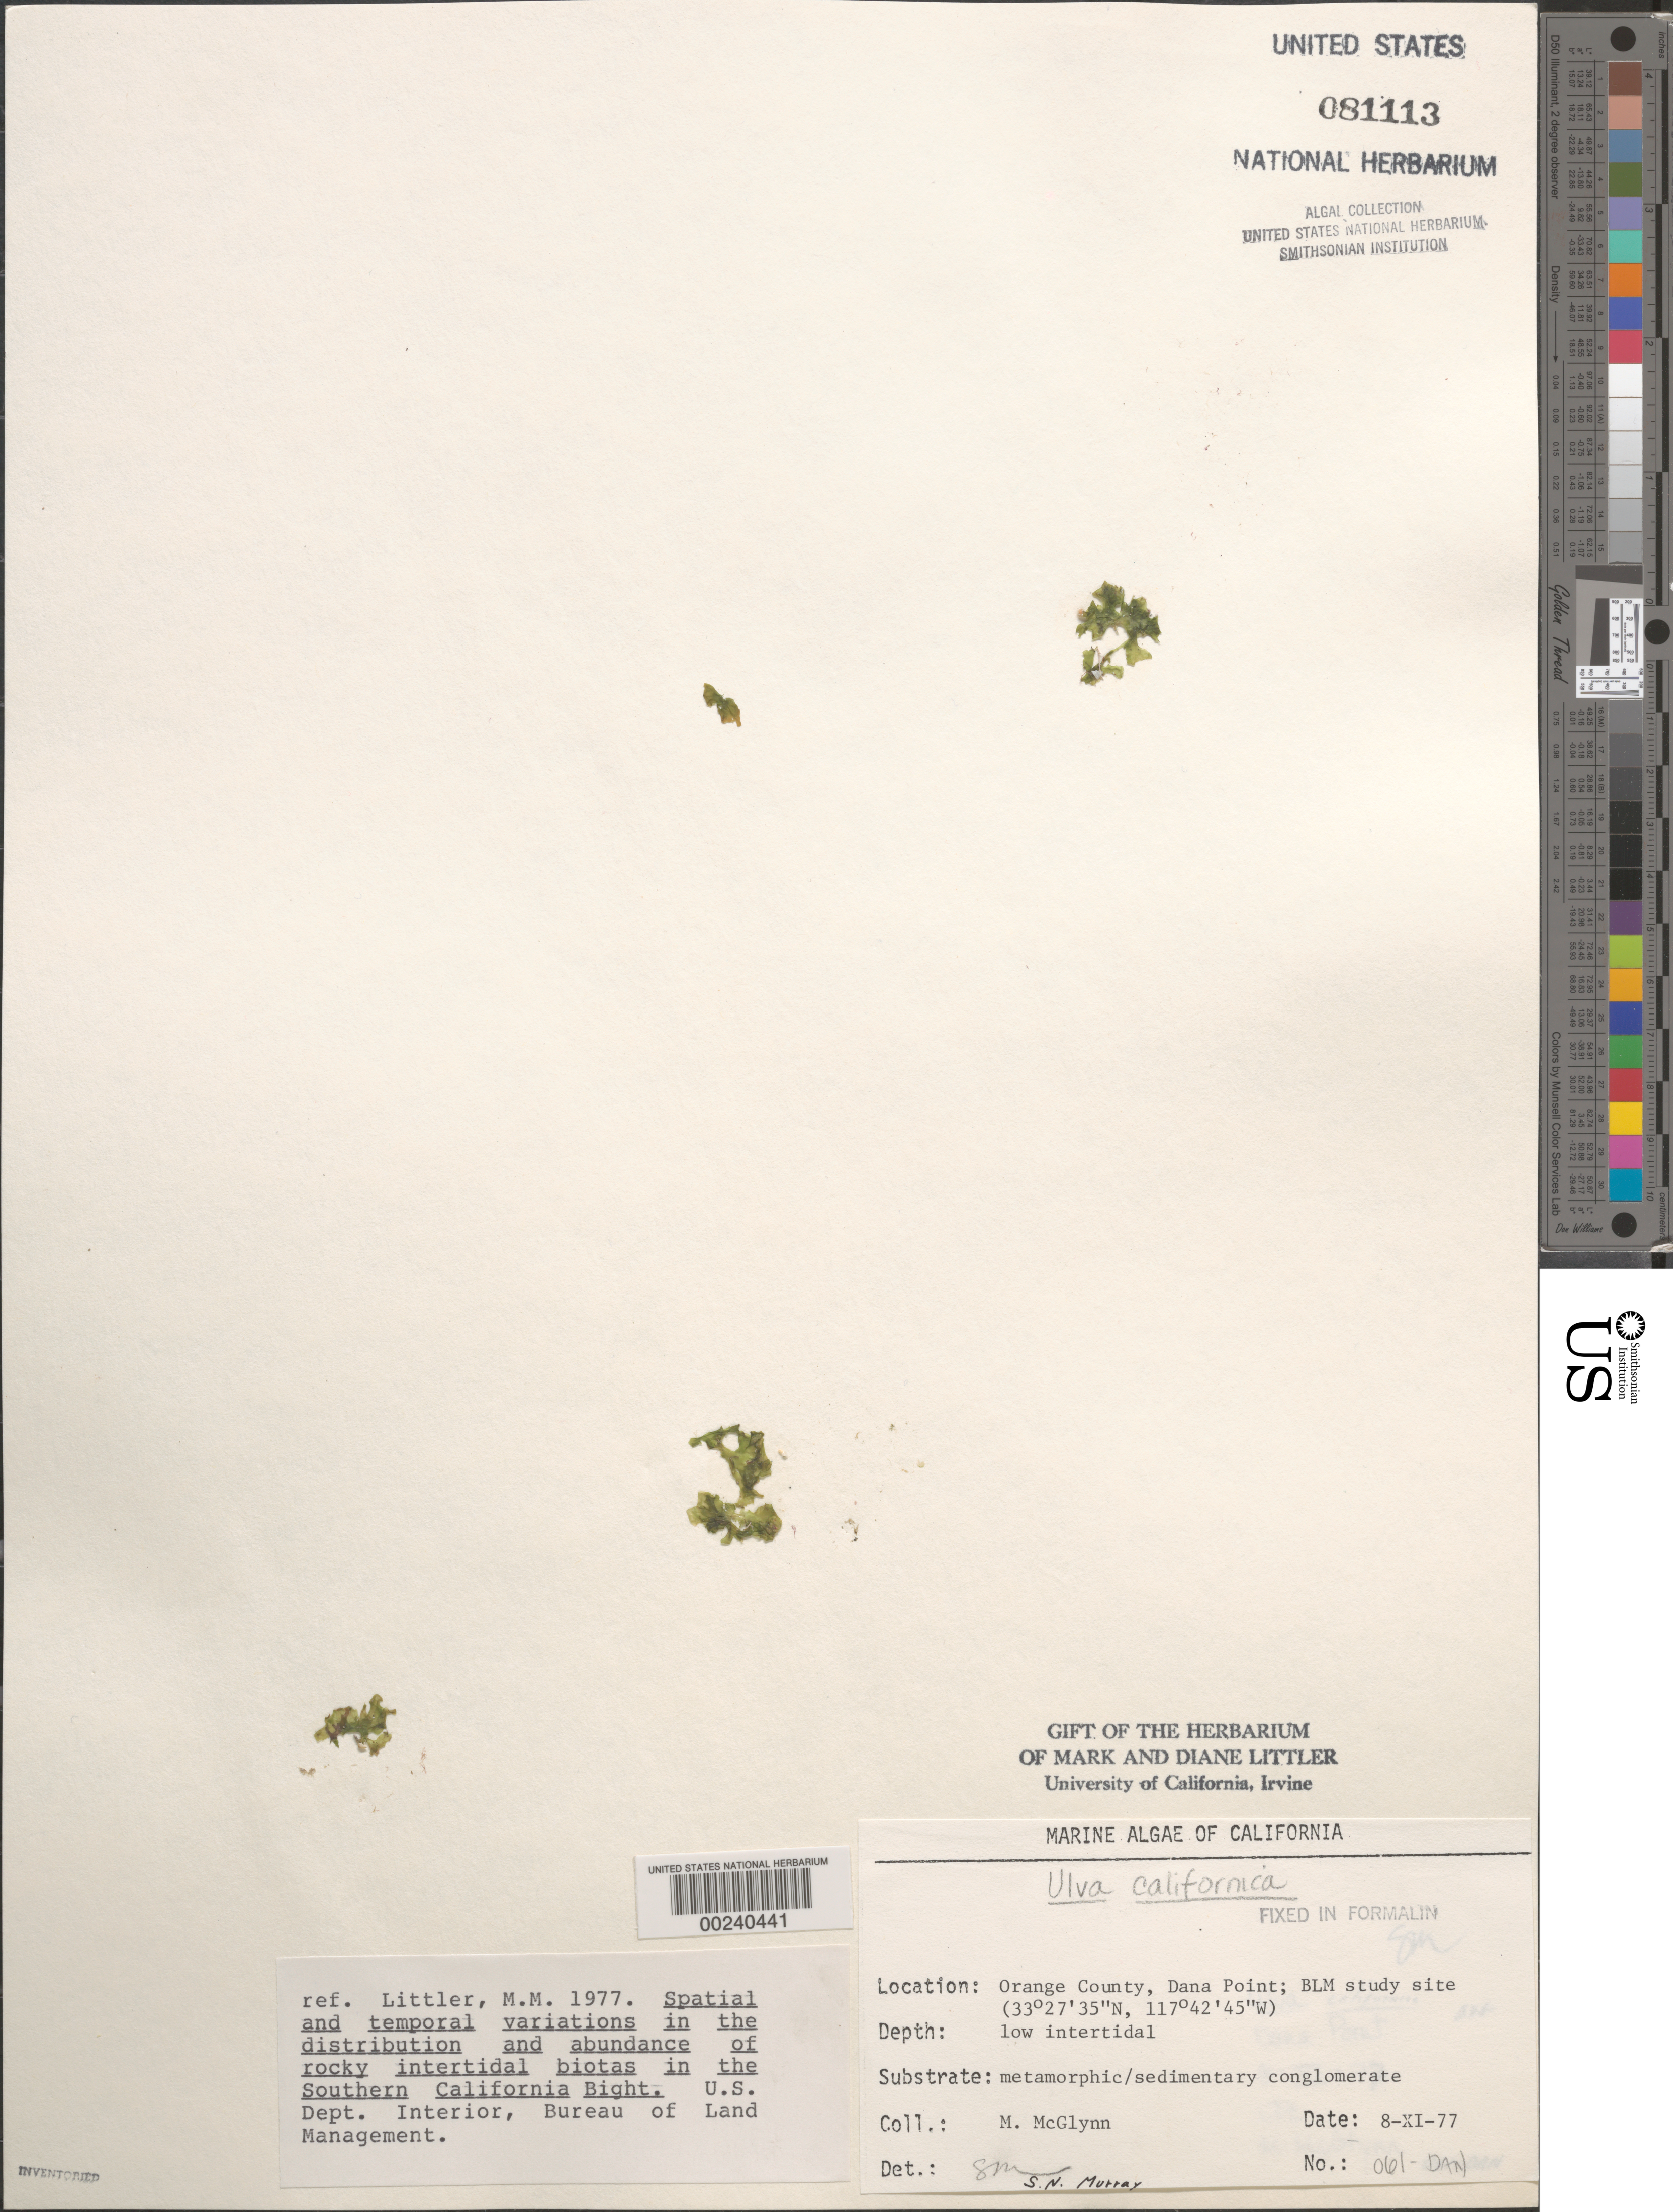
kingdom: Plantae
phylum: Chlorophyta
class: Ulvophyceae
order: Ulvales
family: Ulvaceae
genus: Ulva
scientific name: Ulva californica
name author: N.Wille in Collins et al.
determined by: Murray, S. N.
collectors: M. McGlynn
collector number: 061-DAN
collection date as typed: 08 Nov 1977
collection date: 1977-11-08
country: United States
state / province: California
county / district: Orange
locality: Dana Point, 1 km north of marina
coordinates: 33 27'35"N, 117 42'45"W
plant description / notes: BLM-SOCALBIGHT Rocky Intertidal Survey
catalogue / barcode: US 81113